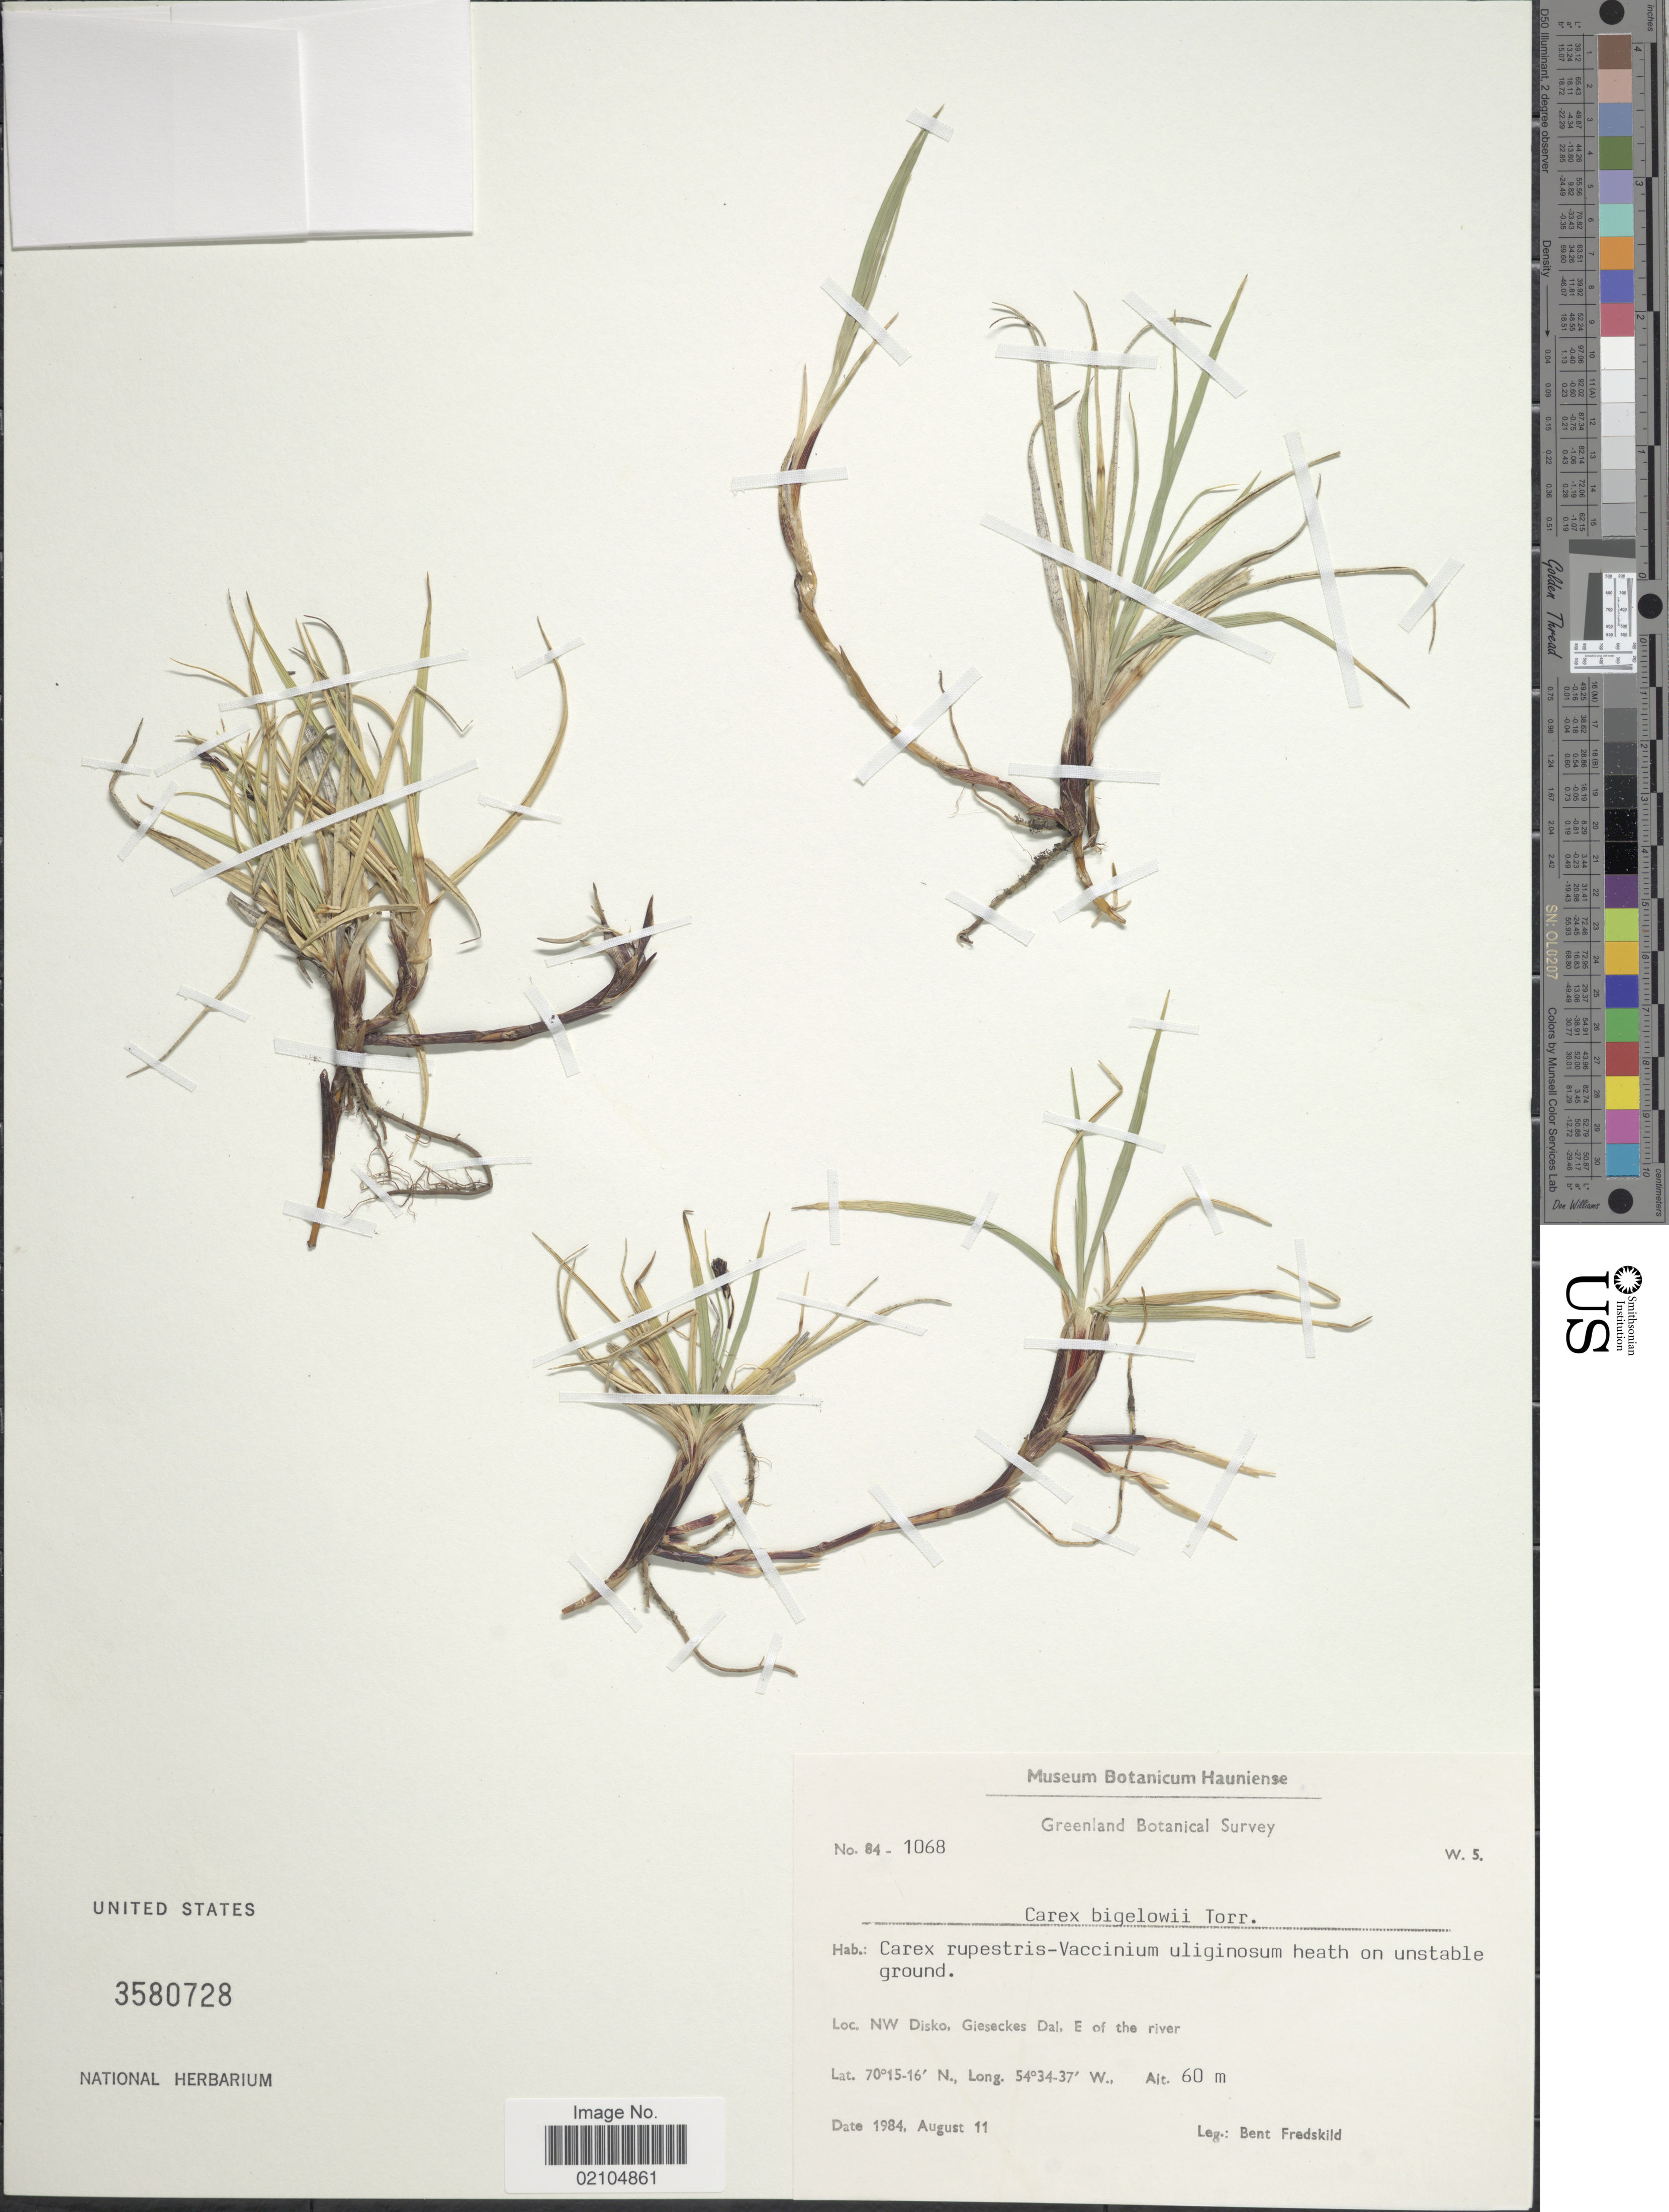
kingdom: Plantae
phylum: Tracheophyta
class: Liliopsida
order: Poales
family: Cyperaceae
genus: Carex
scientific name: Carex bigelowii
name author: Torr. ex Schwein.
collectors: B. Fredskild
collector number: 84-1068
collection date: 1984-08-11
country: Greenland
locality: NW Disko, Gieseckes Dal, E of the river.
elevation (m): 60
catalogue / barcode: US 3580728